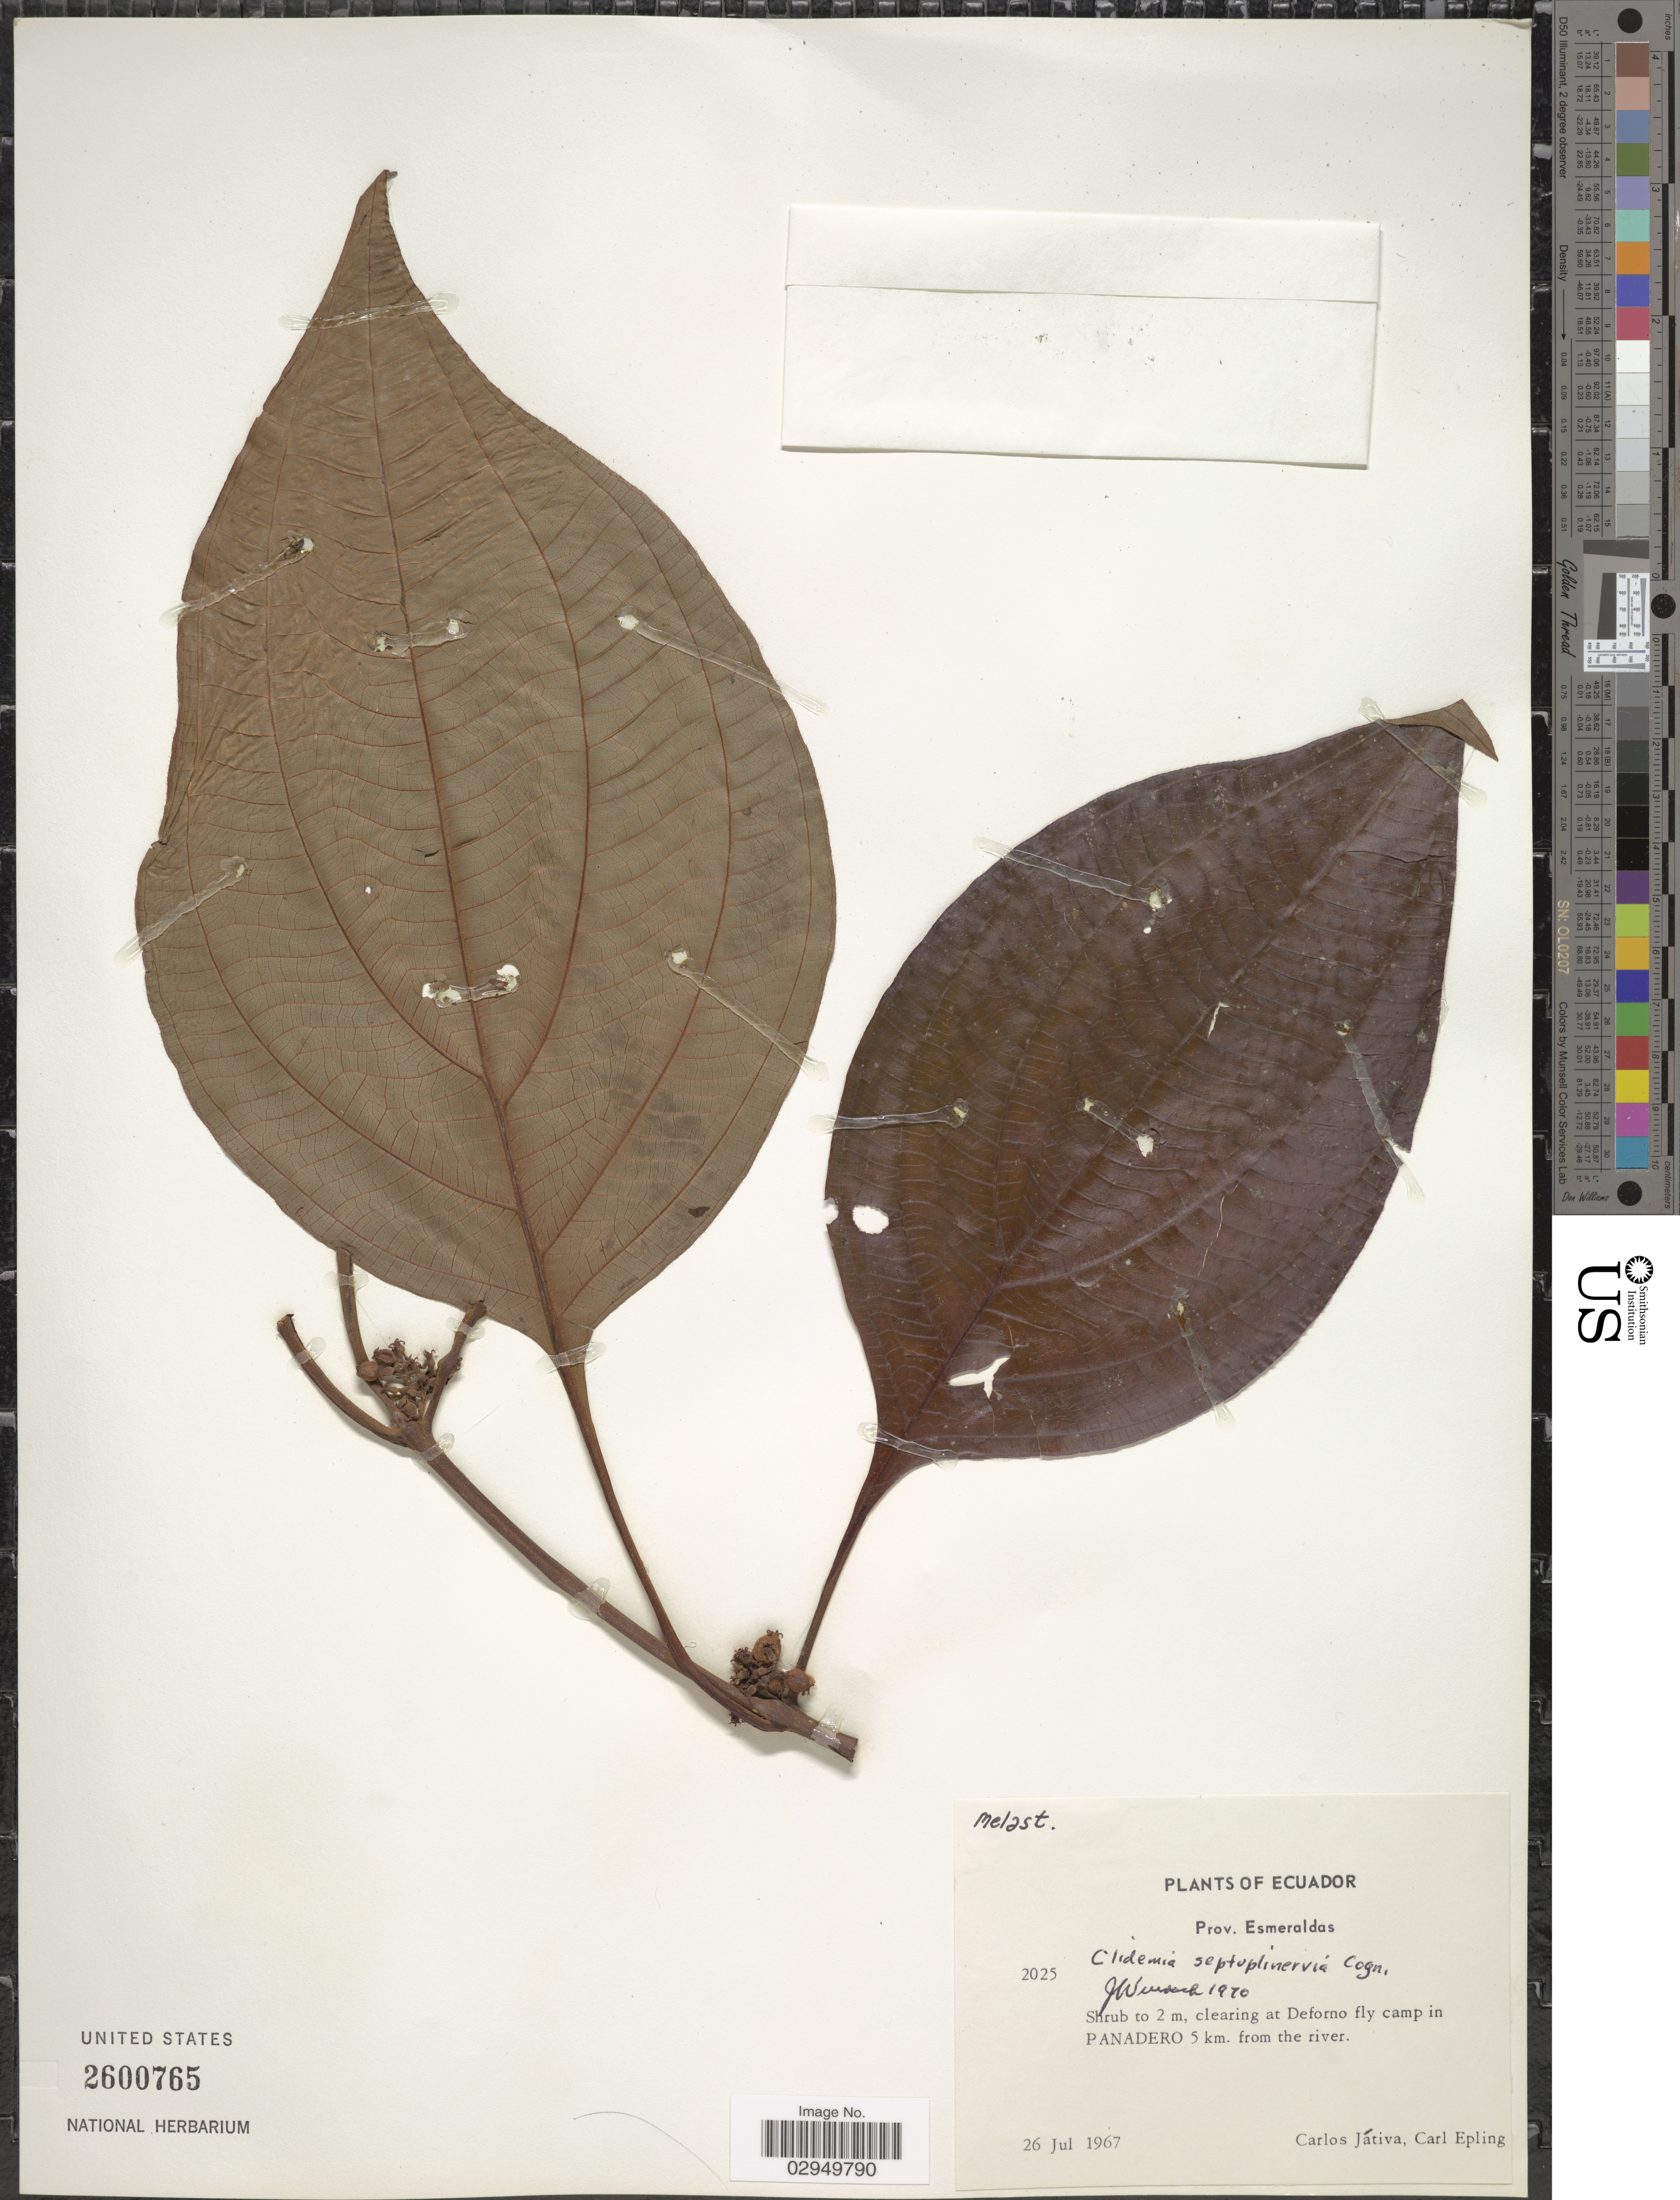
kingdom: Plantae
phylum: Tracheophyta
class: Magnoliopsida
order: Myrtales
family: Melastomataceae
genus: Clidemia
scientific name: Clidemia septuplinervia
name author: Cogn.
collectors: C. D. Játiva & C. C. Epling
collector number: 2025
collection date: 1967-07-26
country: Ecuador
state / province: Esmeraldas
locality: Clearing at Deforno fly camp in Panadero 5 km. from the river.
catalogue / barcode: US 2600765